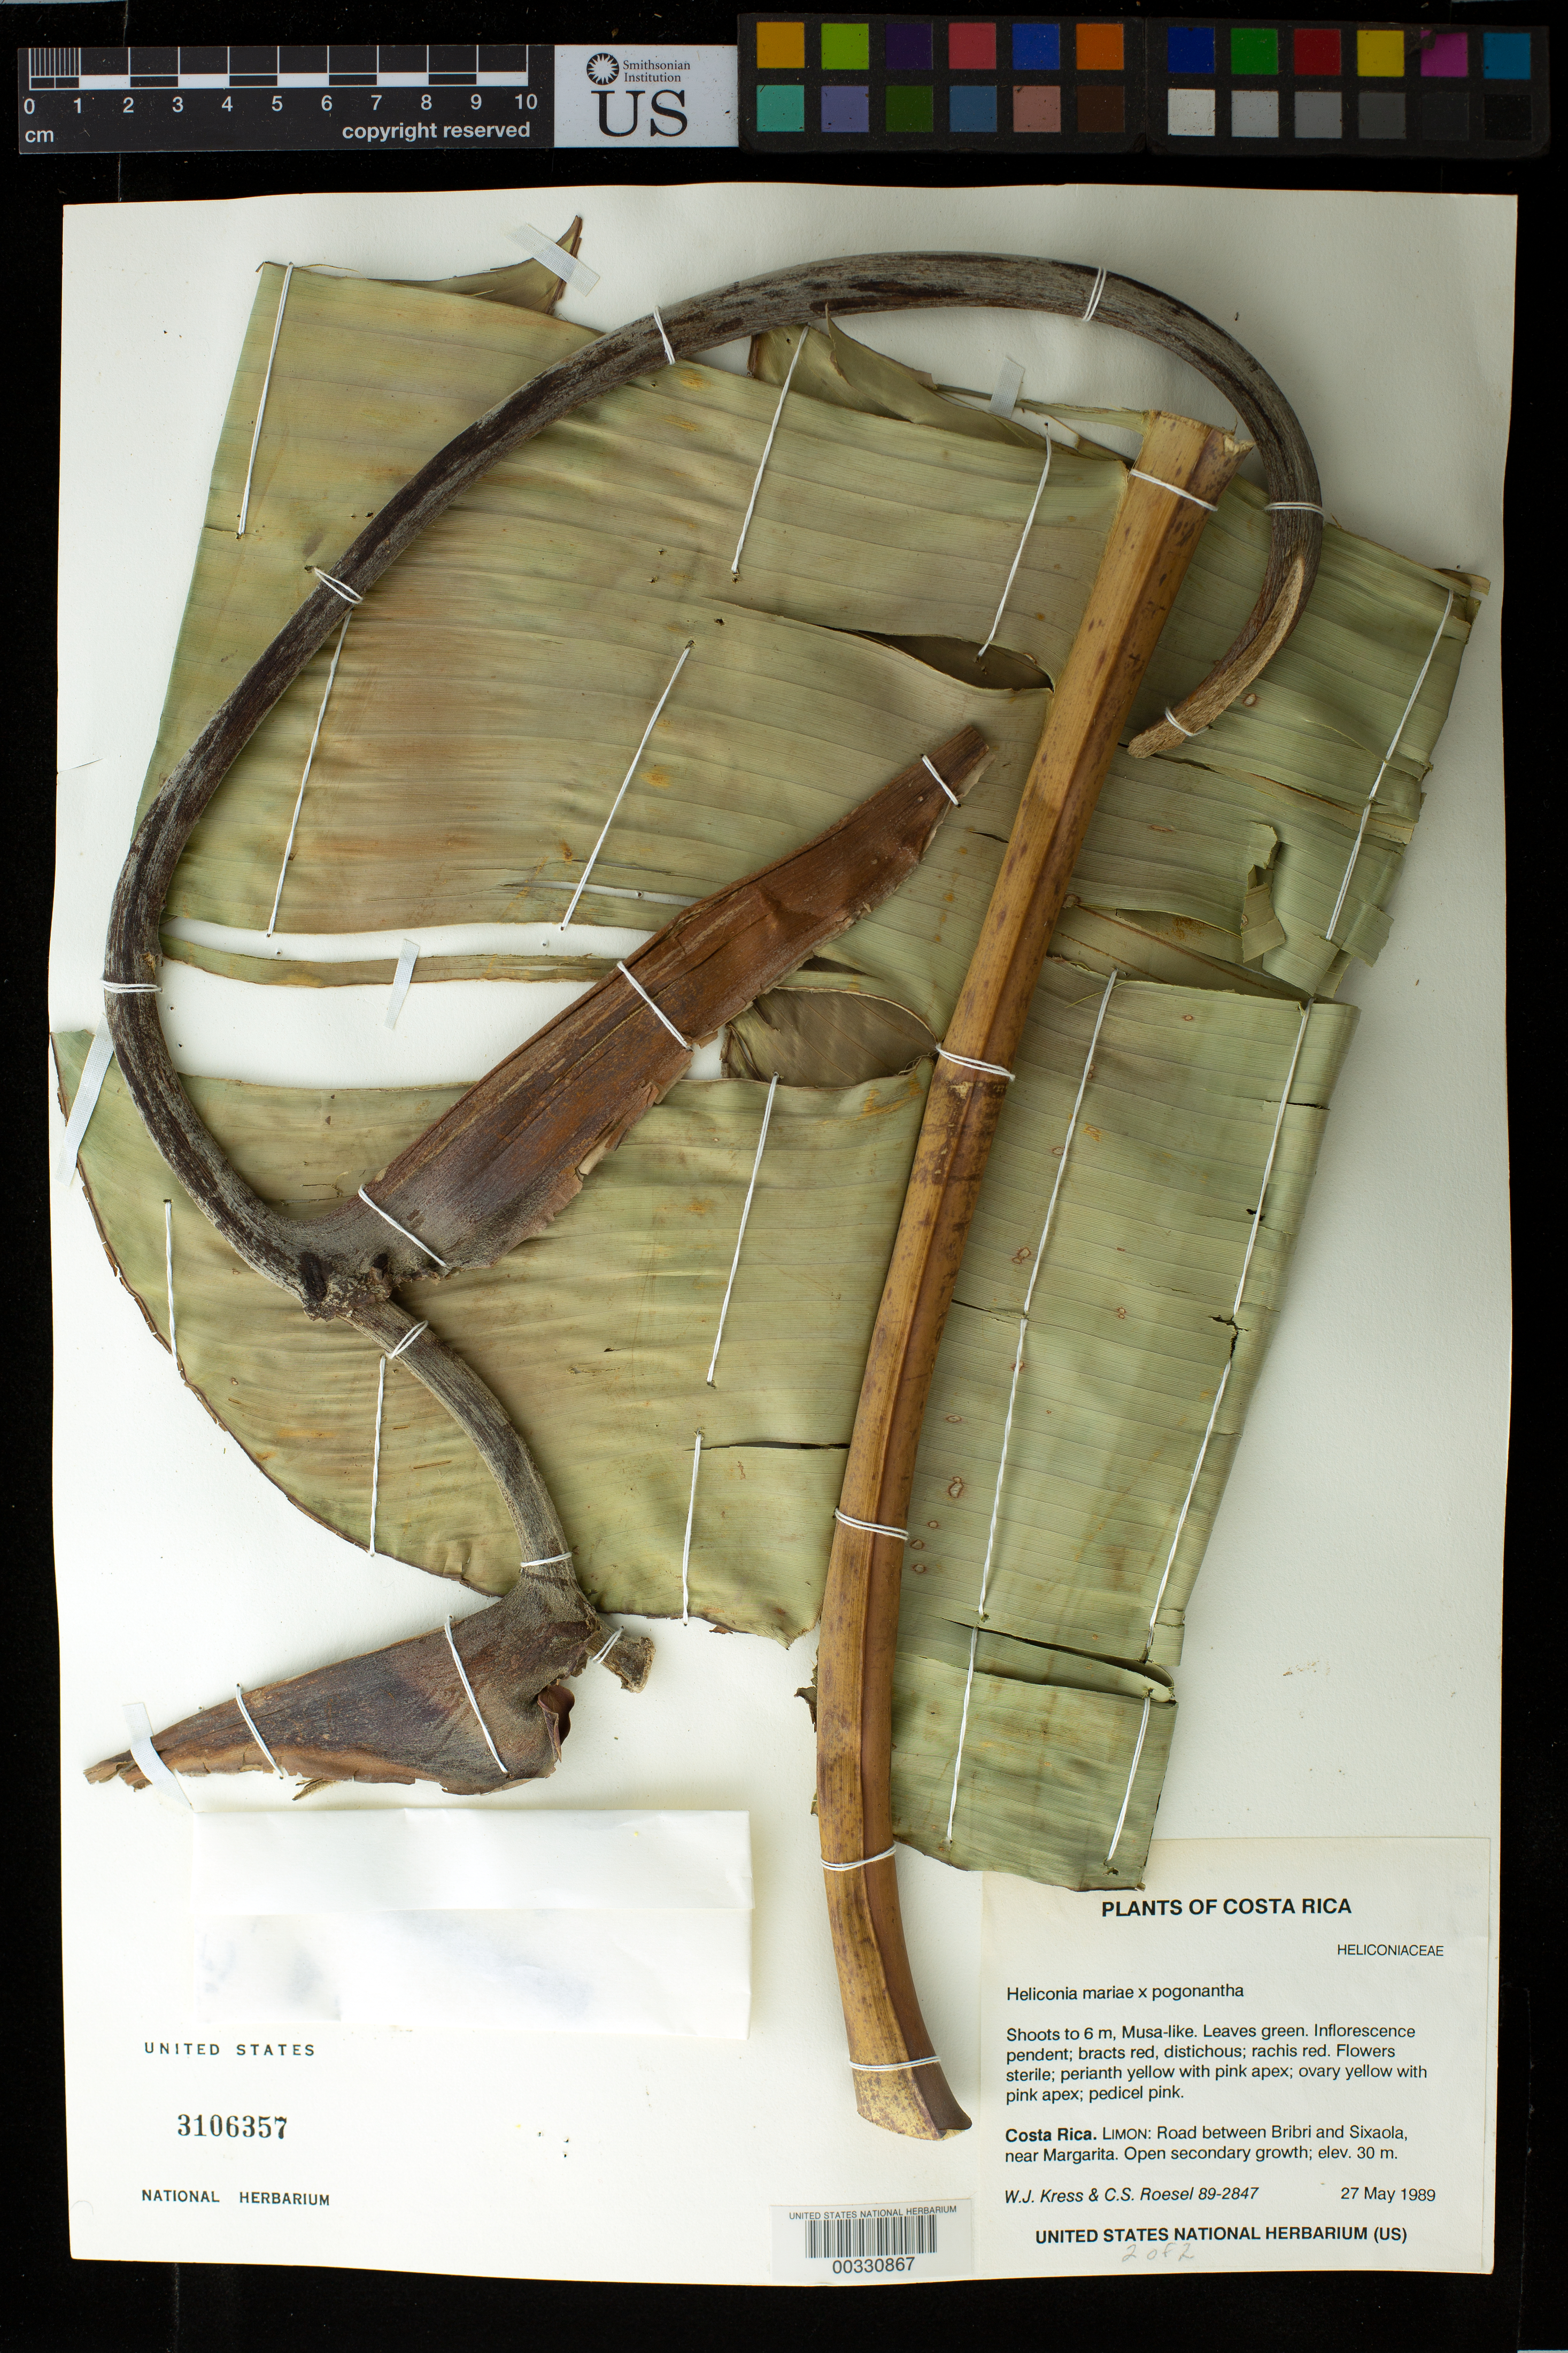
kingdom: Plantae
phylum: Tracheophyta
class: Liliopsida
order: Zingiberales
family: Heliconiaceae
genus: Heliconia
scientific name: Heliconia x mariae-pogonantha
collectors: W. J. Kress & C. S. Roesel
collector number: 89-2847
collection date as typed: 27 May 1989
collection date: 1989-05-27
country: Costa Rica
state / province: Limón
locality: Road between bribri and sixaola, near margarita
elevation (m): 30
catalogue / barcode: US 3106357